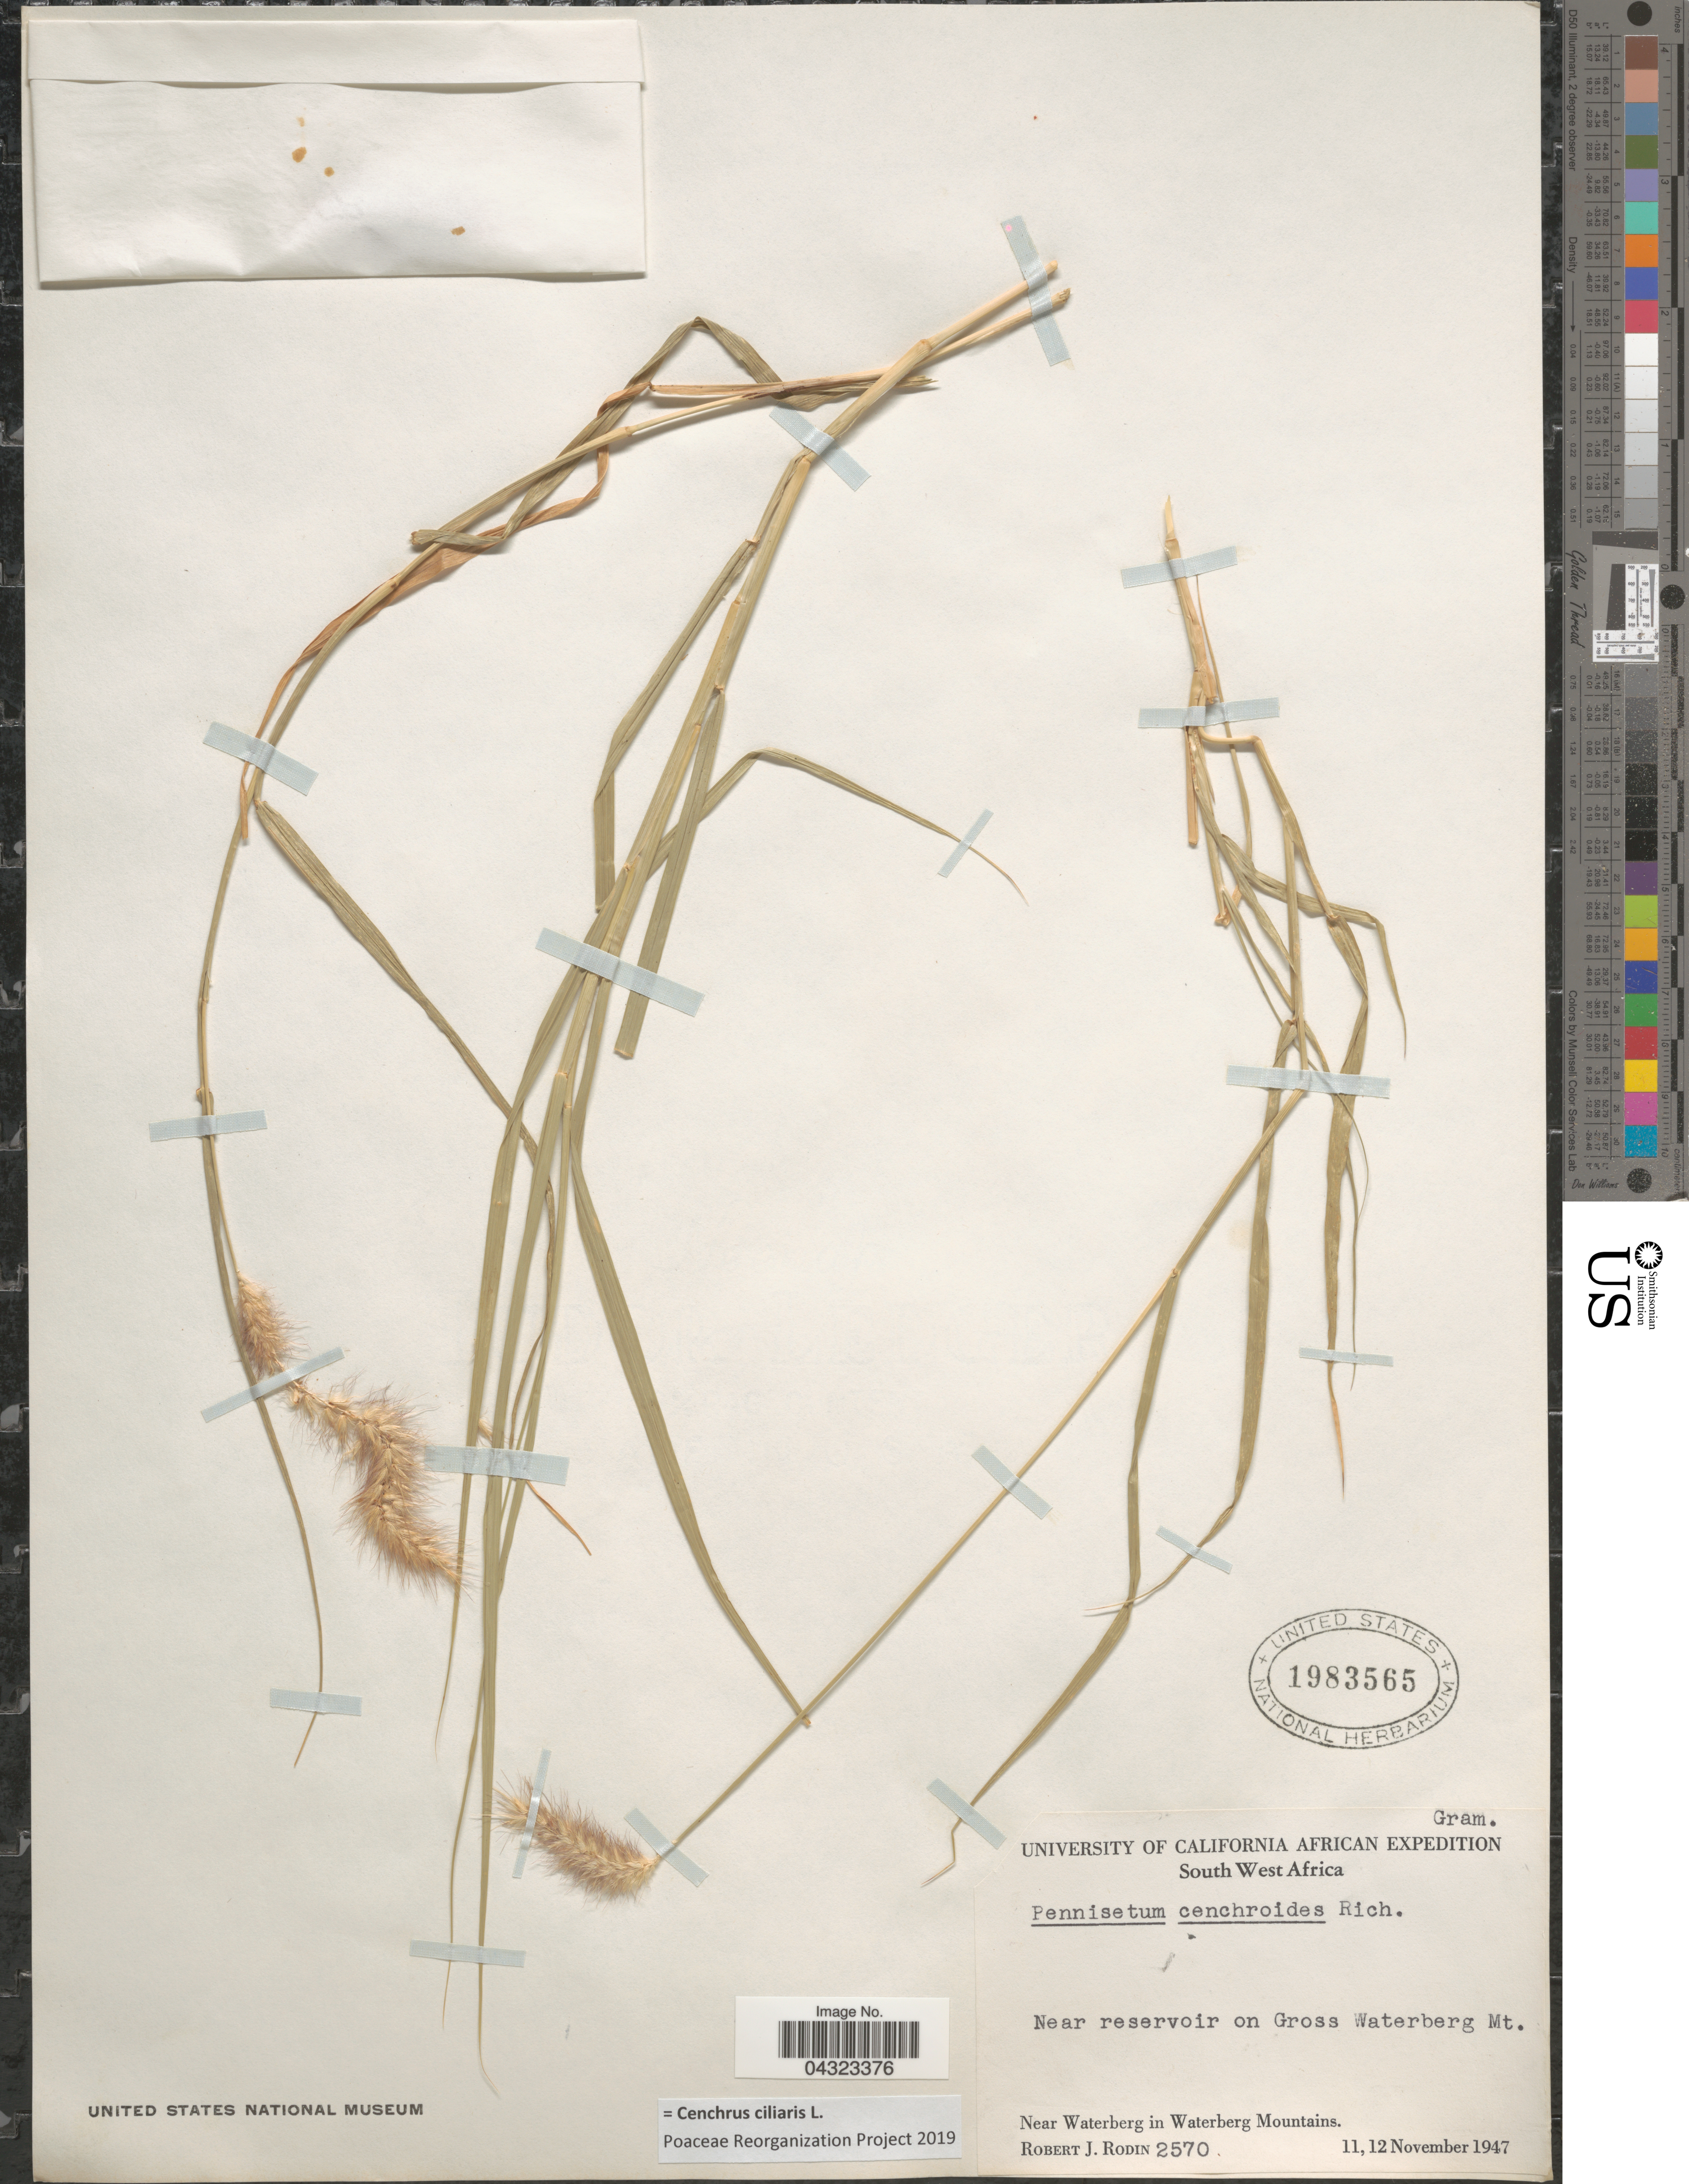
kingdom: Plantae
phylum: Tracheophyta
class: Liliopsida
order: Poales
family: Poaceae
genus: Cenchrus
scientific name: Cenchrus ciliaris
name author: L.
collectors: R. J. Rodin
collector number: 2570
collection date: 1947-11-11/1947-11-12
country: Namibia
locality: University of California African Expedition. South West Africa. Near reservoir on Gross Waterberg Mt. Near Waterberg in Waterberg Mountains.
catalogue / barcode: US 1983565